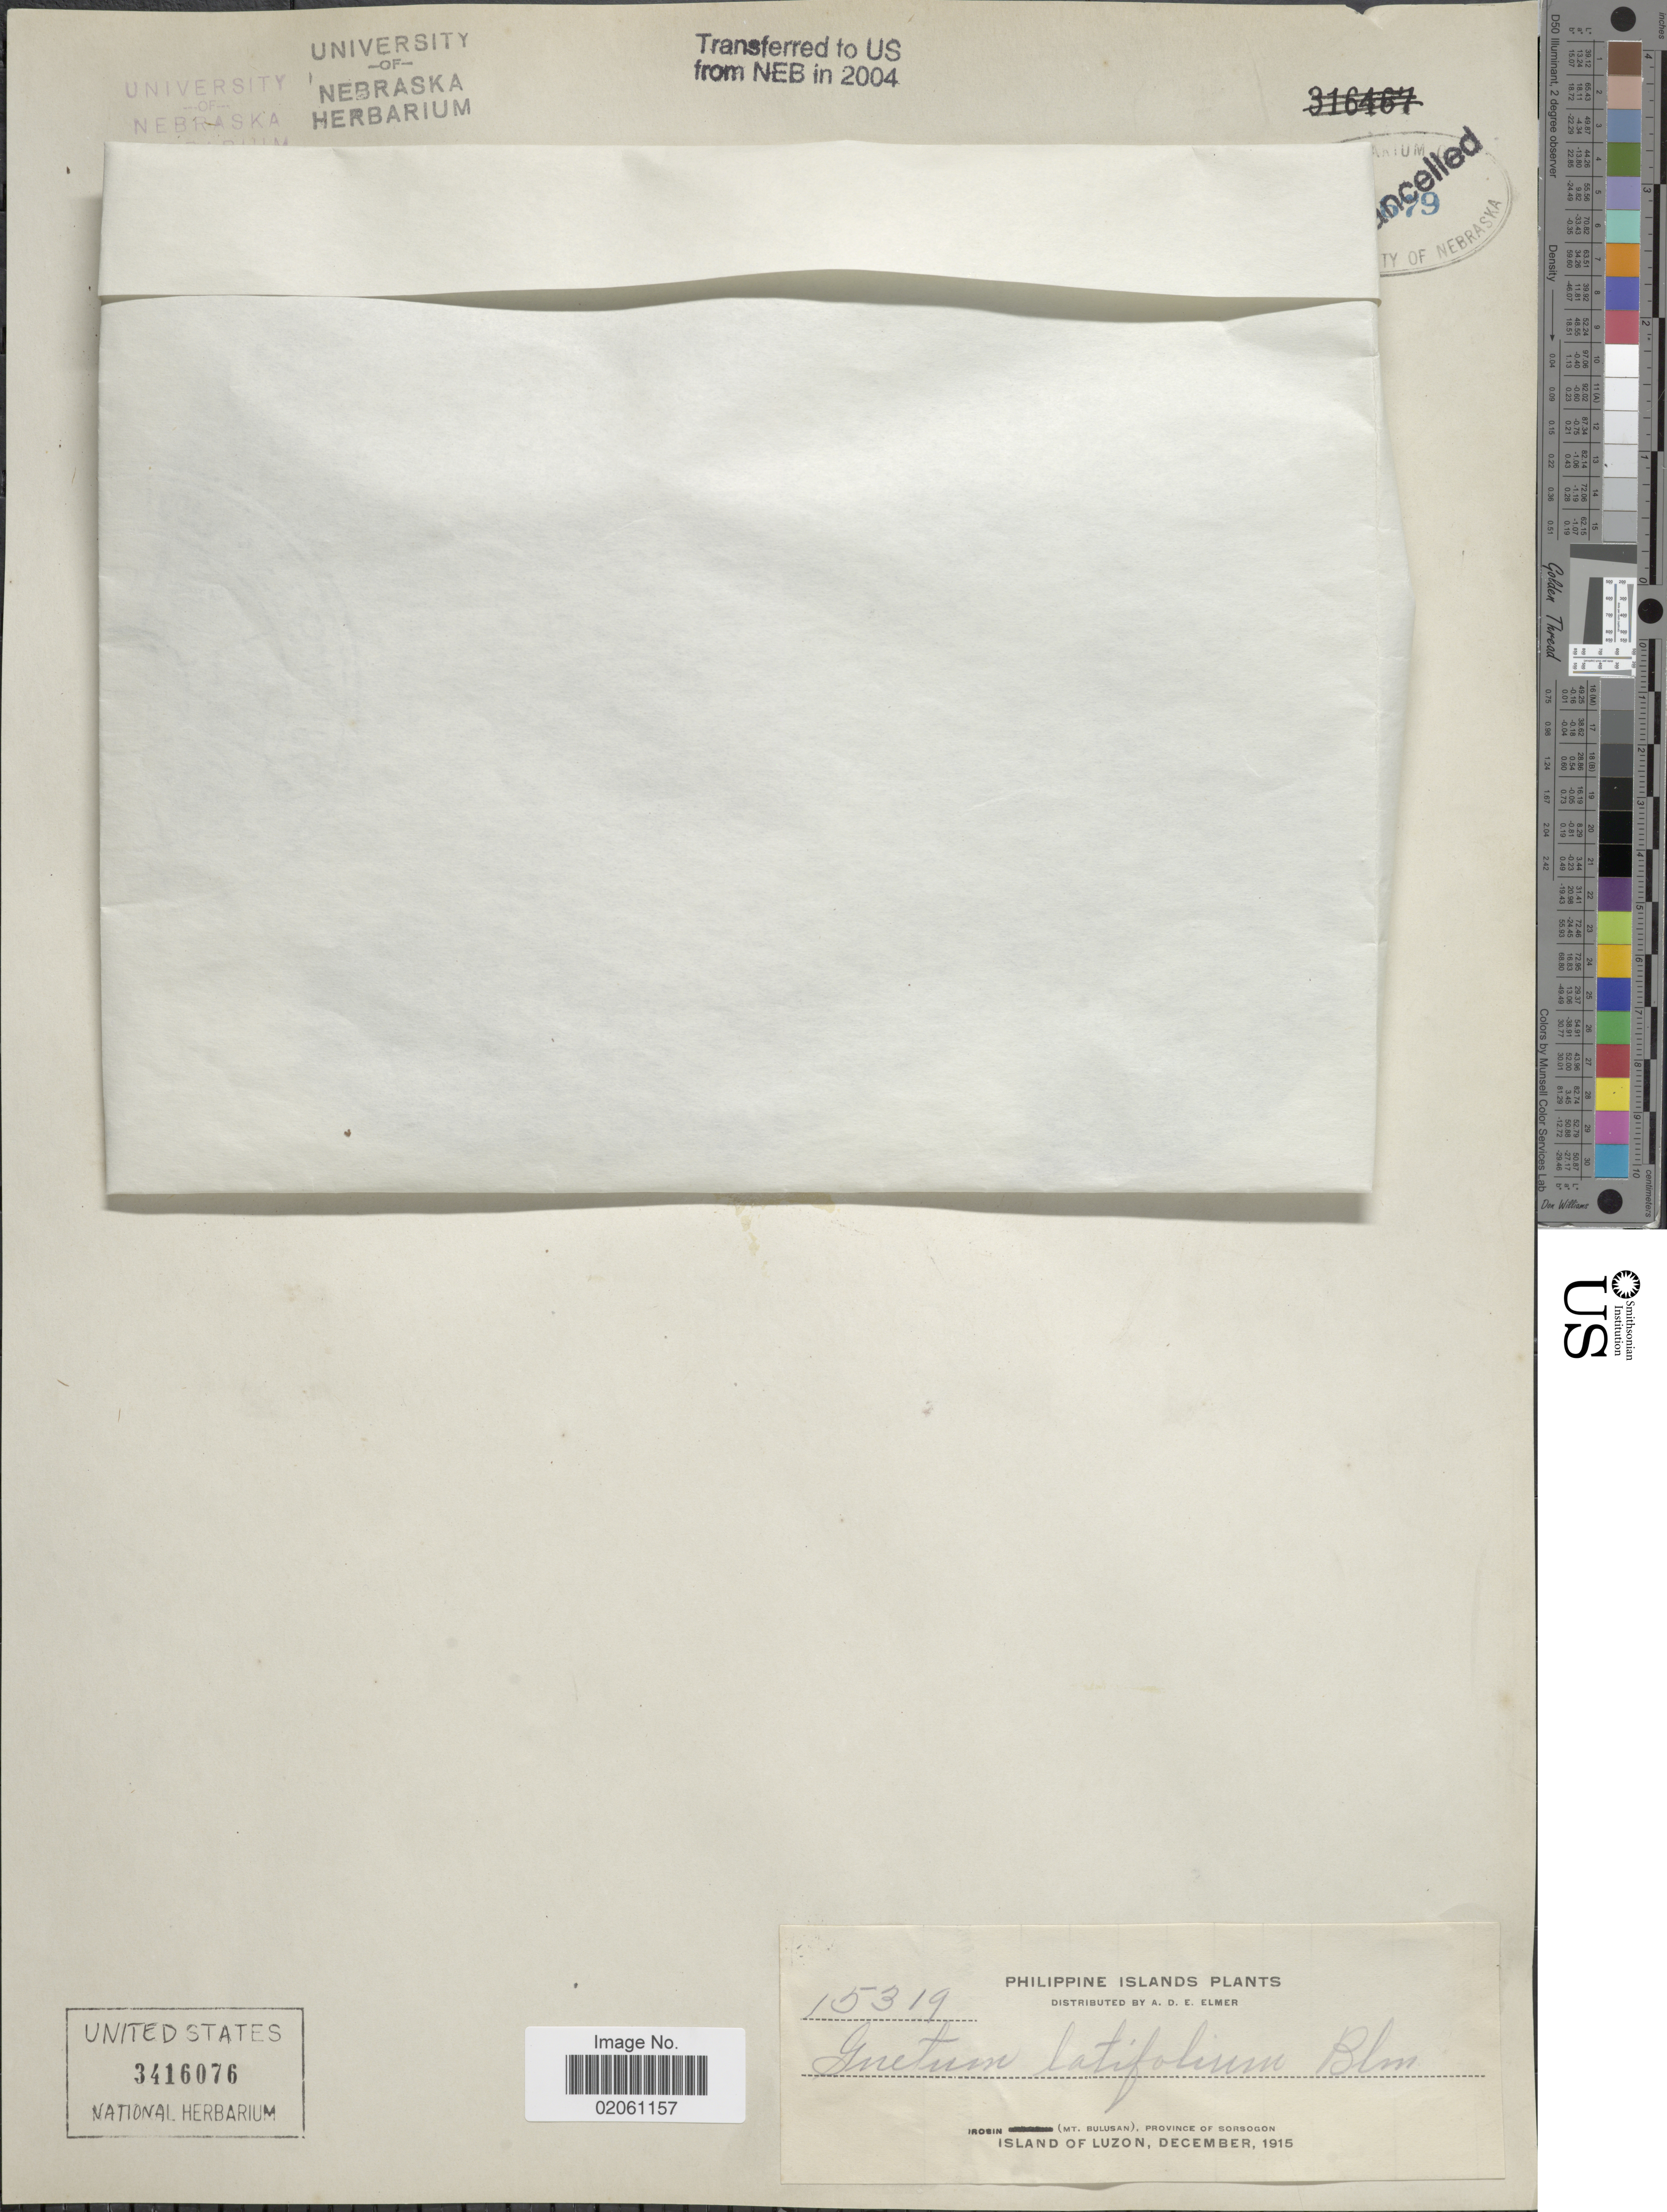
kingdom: Plantae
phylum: Tracheophyta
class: Gnetopsida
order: Gnetales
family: Gnetaceae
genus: Gnetum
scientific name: Gnetum indicum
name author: (Lour.) Merr.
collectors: A. D. E. Elmer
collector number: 15319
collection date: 1915-12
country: Philippines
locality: Irosin (Mt. Bulusan), Province of Sorsogon, Island of Luzon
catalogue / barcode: US 3416076